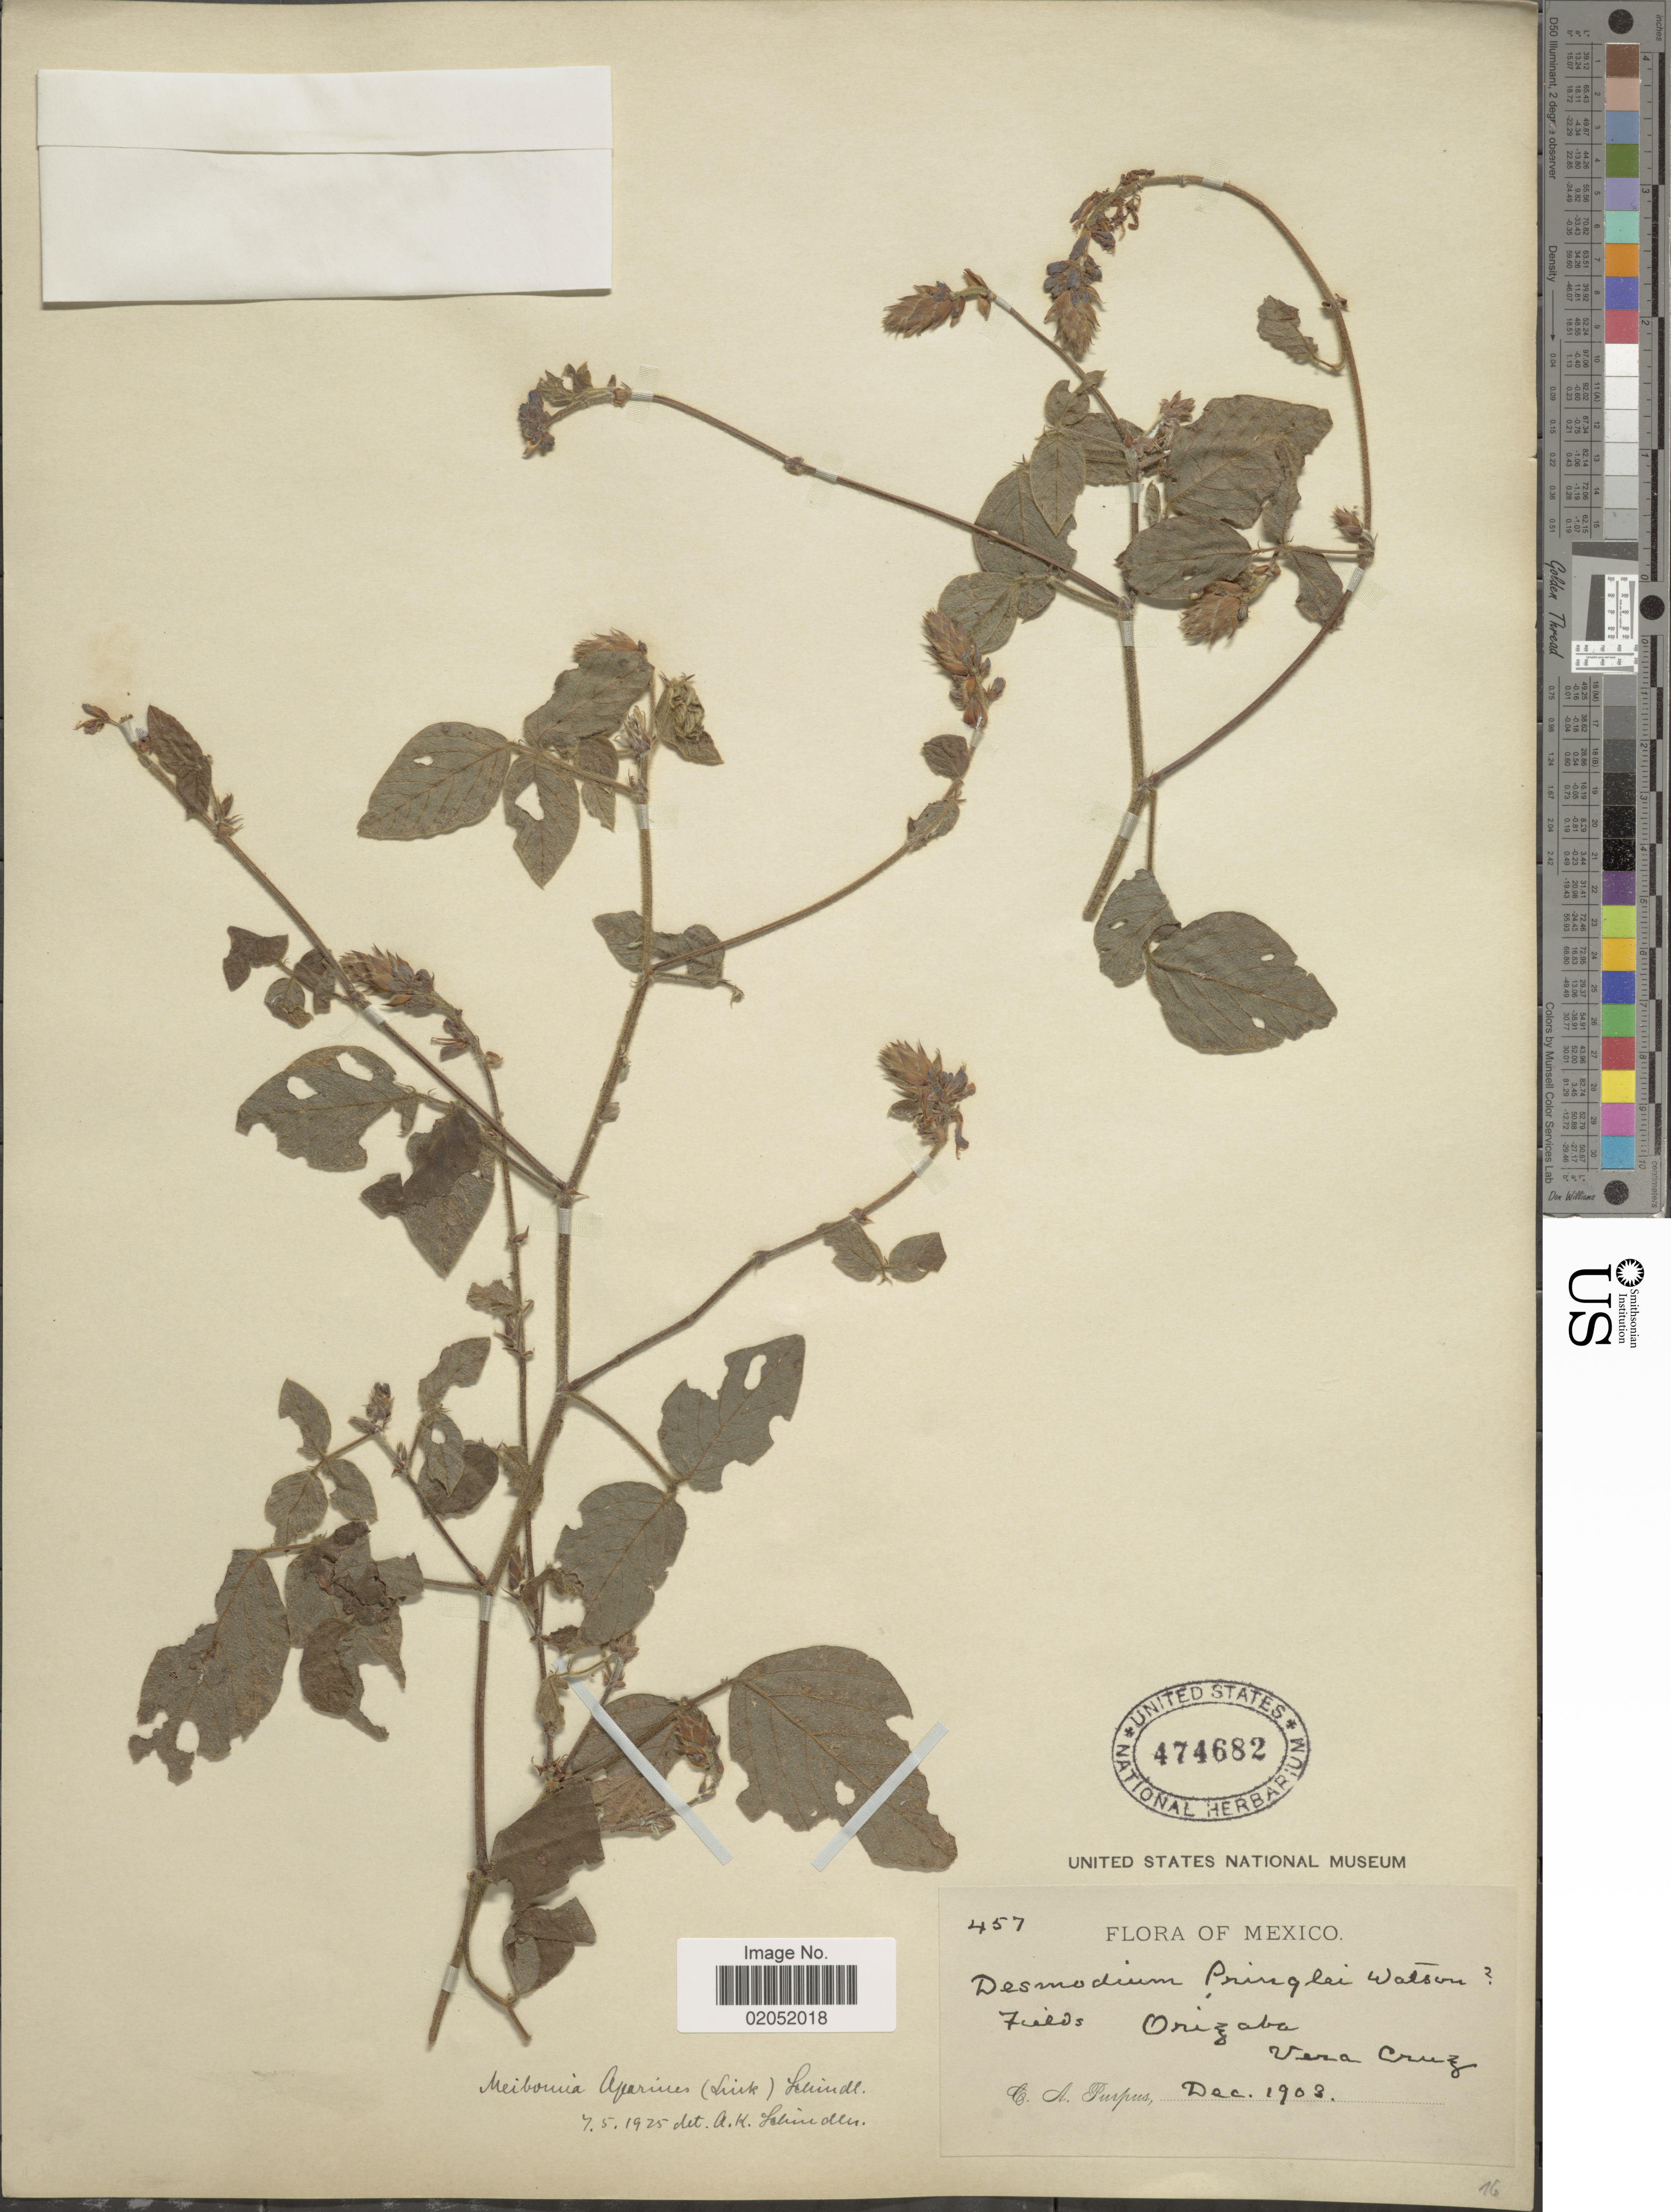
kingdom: Plantae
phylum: Tracheophyta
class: Magnoliopsida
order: Fabales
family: Fabaceae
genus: Desmodium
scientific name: Desmodium aparines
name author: (Link) DC.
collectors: C. A. Purpus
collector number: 457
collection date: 1903-12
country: Mexico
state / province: Veracruz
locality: Orizaba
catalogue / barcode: US 474682